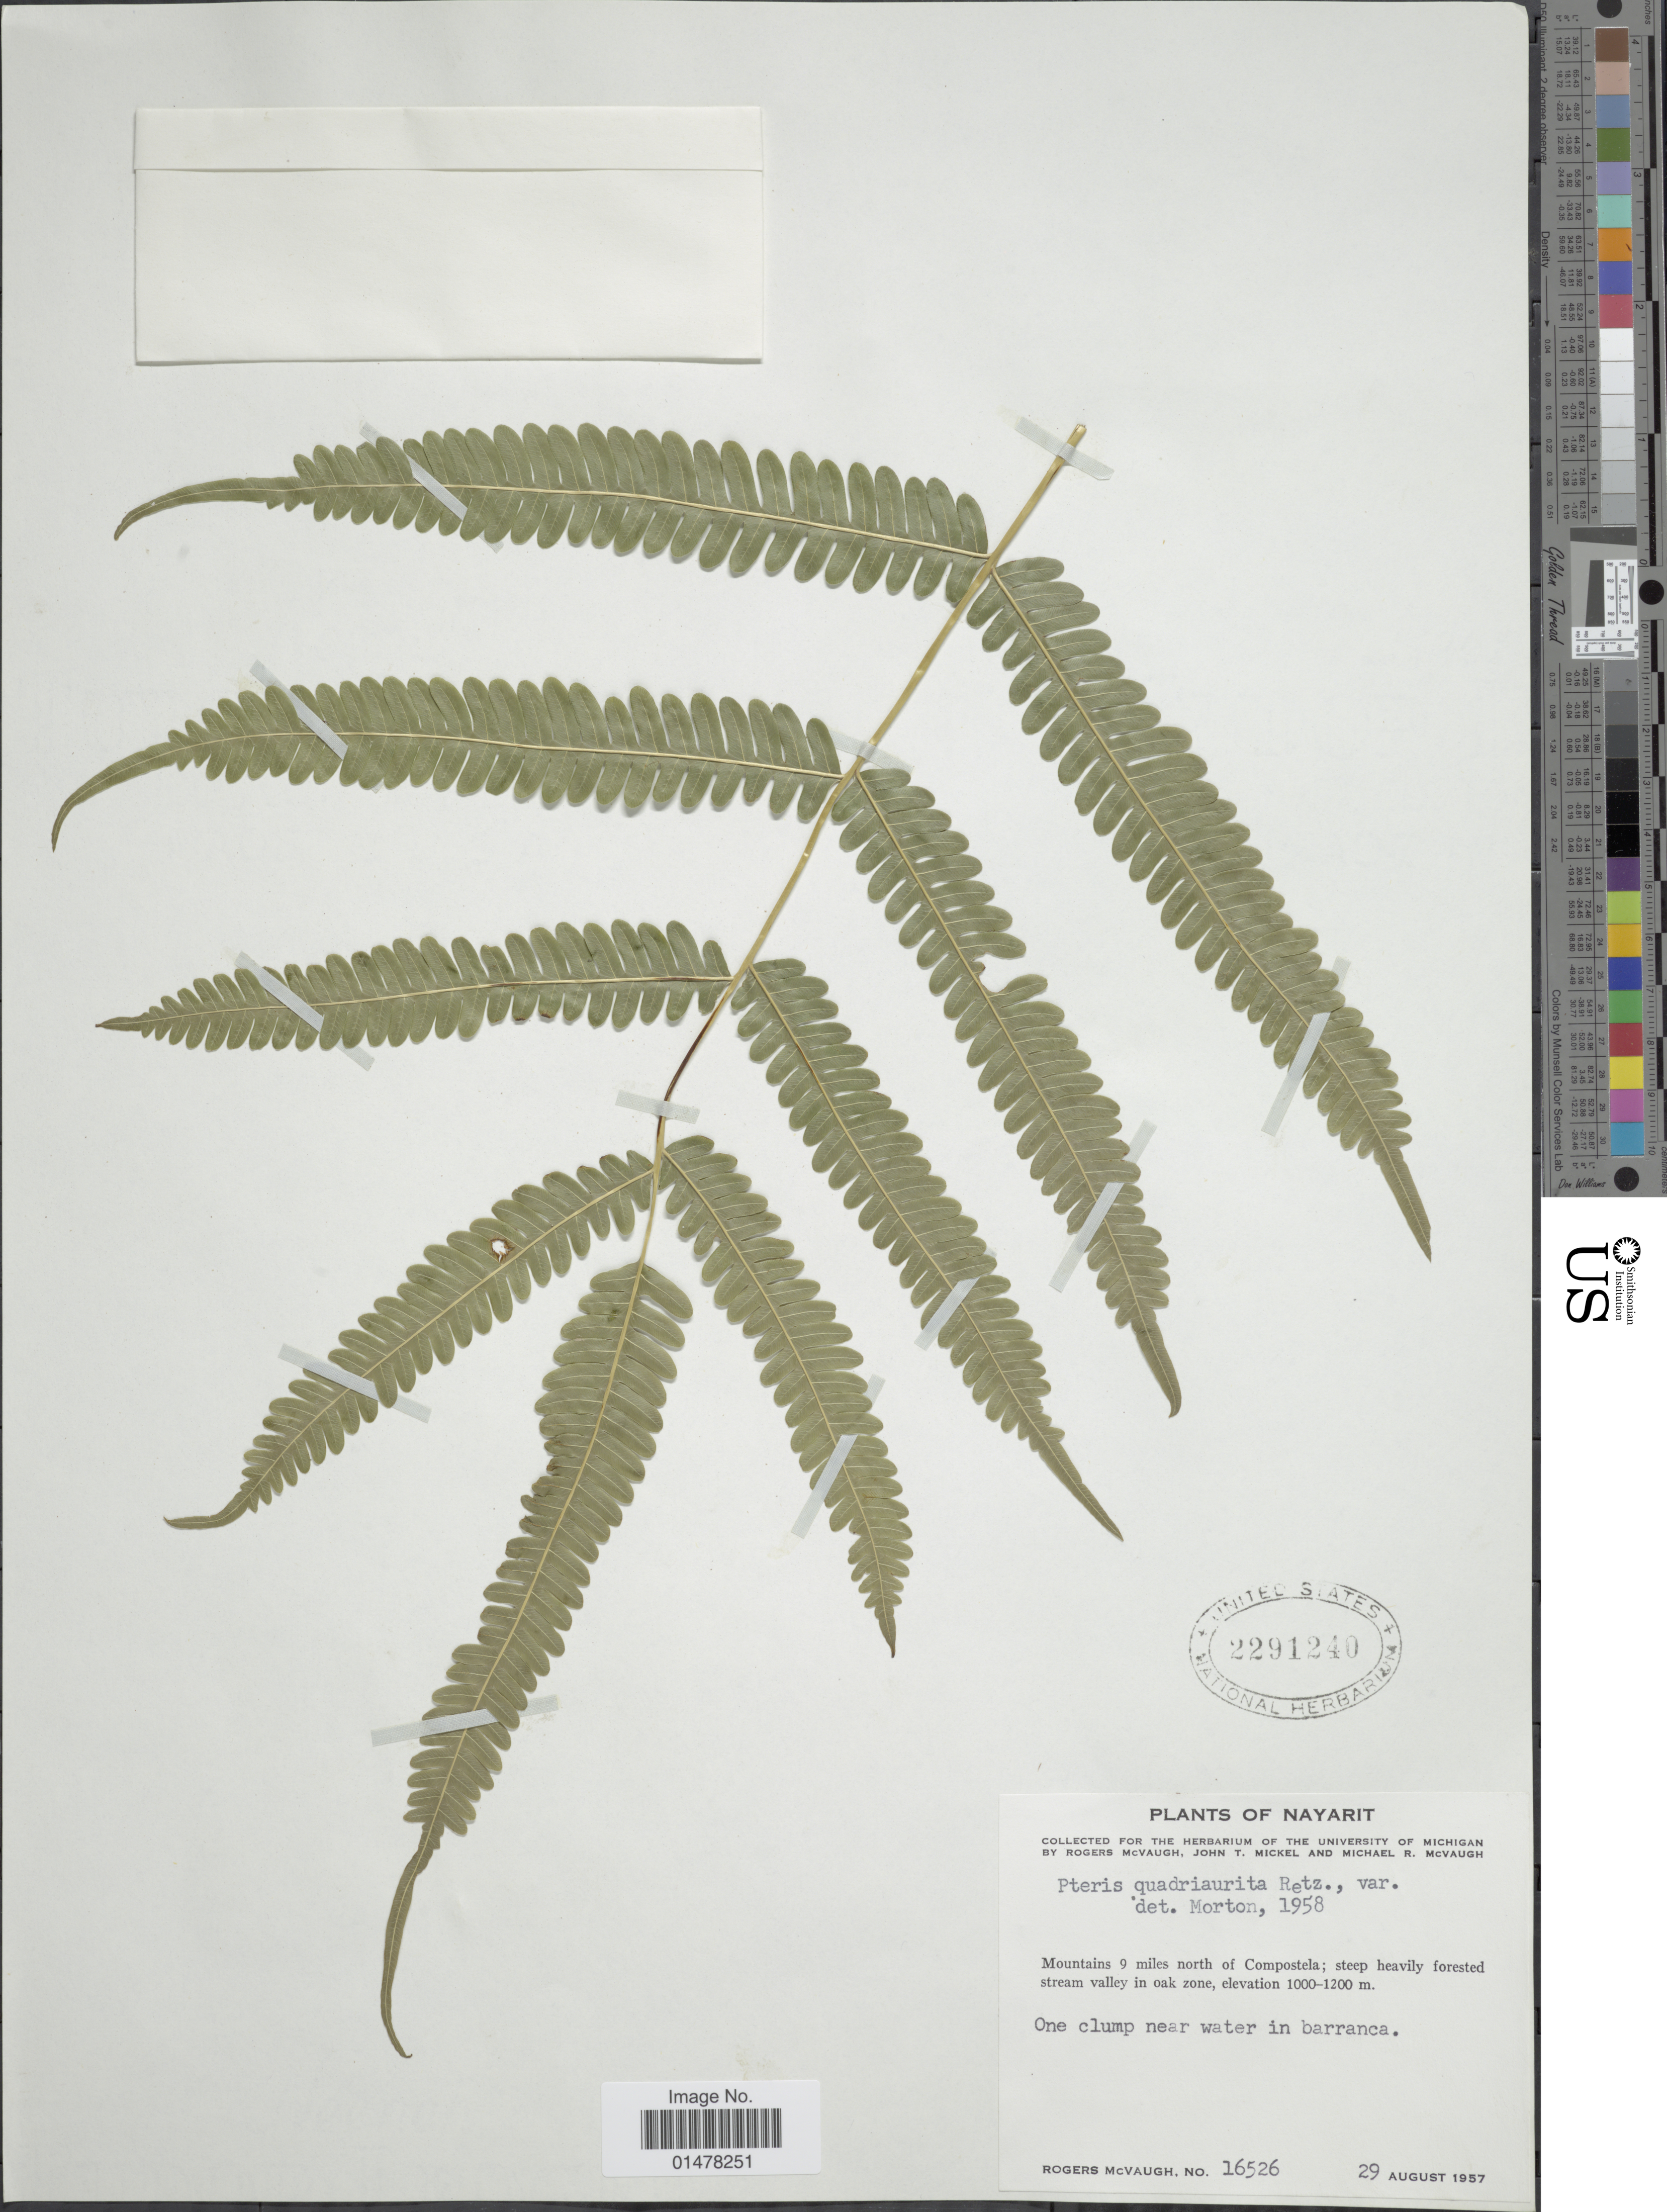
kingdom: Plantae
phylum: Tracheophyta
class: Polypodiopsida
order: Polypodiales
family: Pteridaceae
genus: Pteris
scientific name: Pteris quadriaurita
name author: Retz.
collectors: R. McVaugh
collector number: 16526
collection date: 1957-08-29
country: Mexico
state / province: Nayarit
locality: PLants of Nayarit, Mountains 9miles north of Compostela; steep heavily forested stream valley in oak zone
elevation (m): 1000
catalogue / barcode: US 2291240